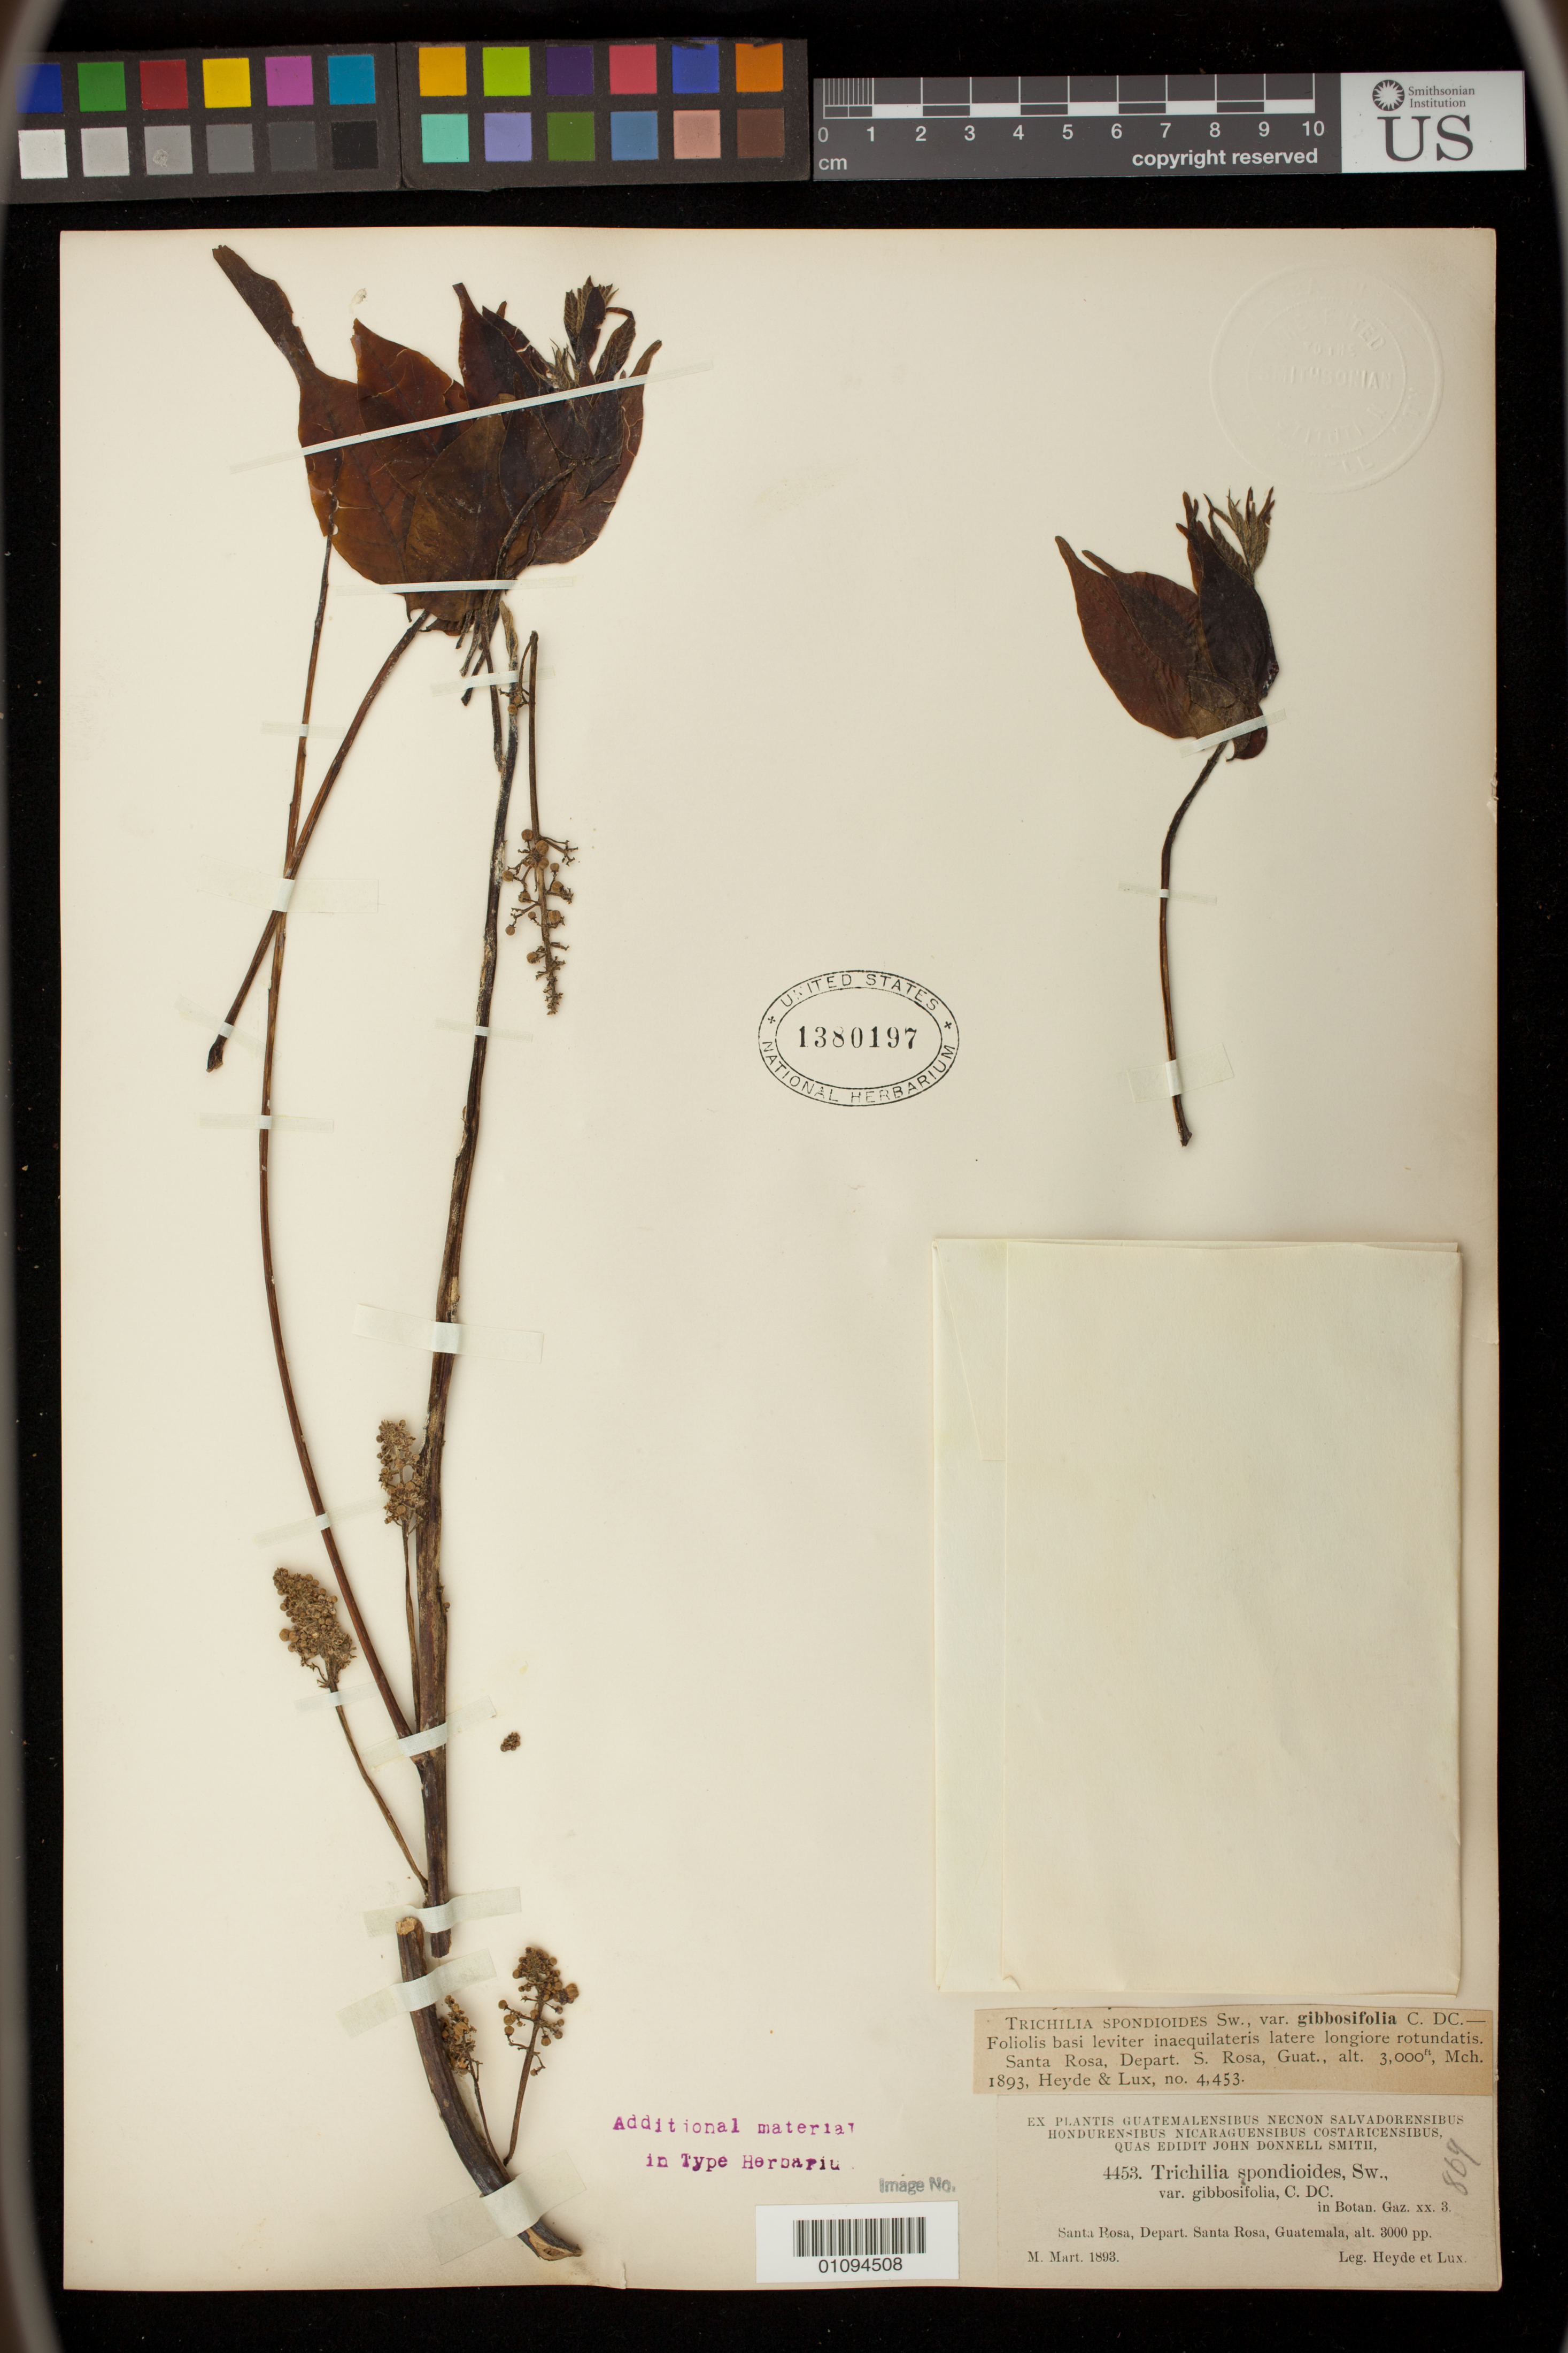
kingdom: Plantae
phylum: Tracheophyta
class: Magnoliopsida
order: Sapindales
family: Meliaceae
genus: Trichilia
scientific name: Trichilia spondioides var. gibbosifolia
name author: C. DC. ex Donn. Sm.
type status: Holotype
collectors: E. T. Heyde & E. Lux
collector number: J.D.S. 4453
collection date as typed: Mar 1893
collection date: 1893-03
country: Guatemala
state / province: Santa Rosa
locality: Santa Rosa.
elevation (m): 914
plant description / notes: Pennington (1981, Fl. Neotrop. Monogr. 28: 51) designated a lectotype at G based on the name "var. gibbosifoliola C.DC." (1907, Annuaire Conserv. Jard. Bot. Genève 10: 153) but the name was validated (as "var. gibbosifolia") by Donn. Sm. in 1895 and this sheet (USNH 1380197) received from the John Donnell Smith herbarium is presumably the holotype. "var. gibbosifoliola" C.DC. is either an orth. var. or a nom. illeg. superfl. as it cites the same collection.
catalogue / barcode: US 1380197